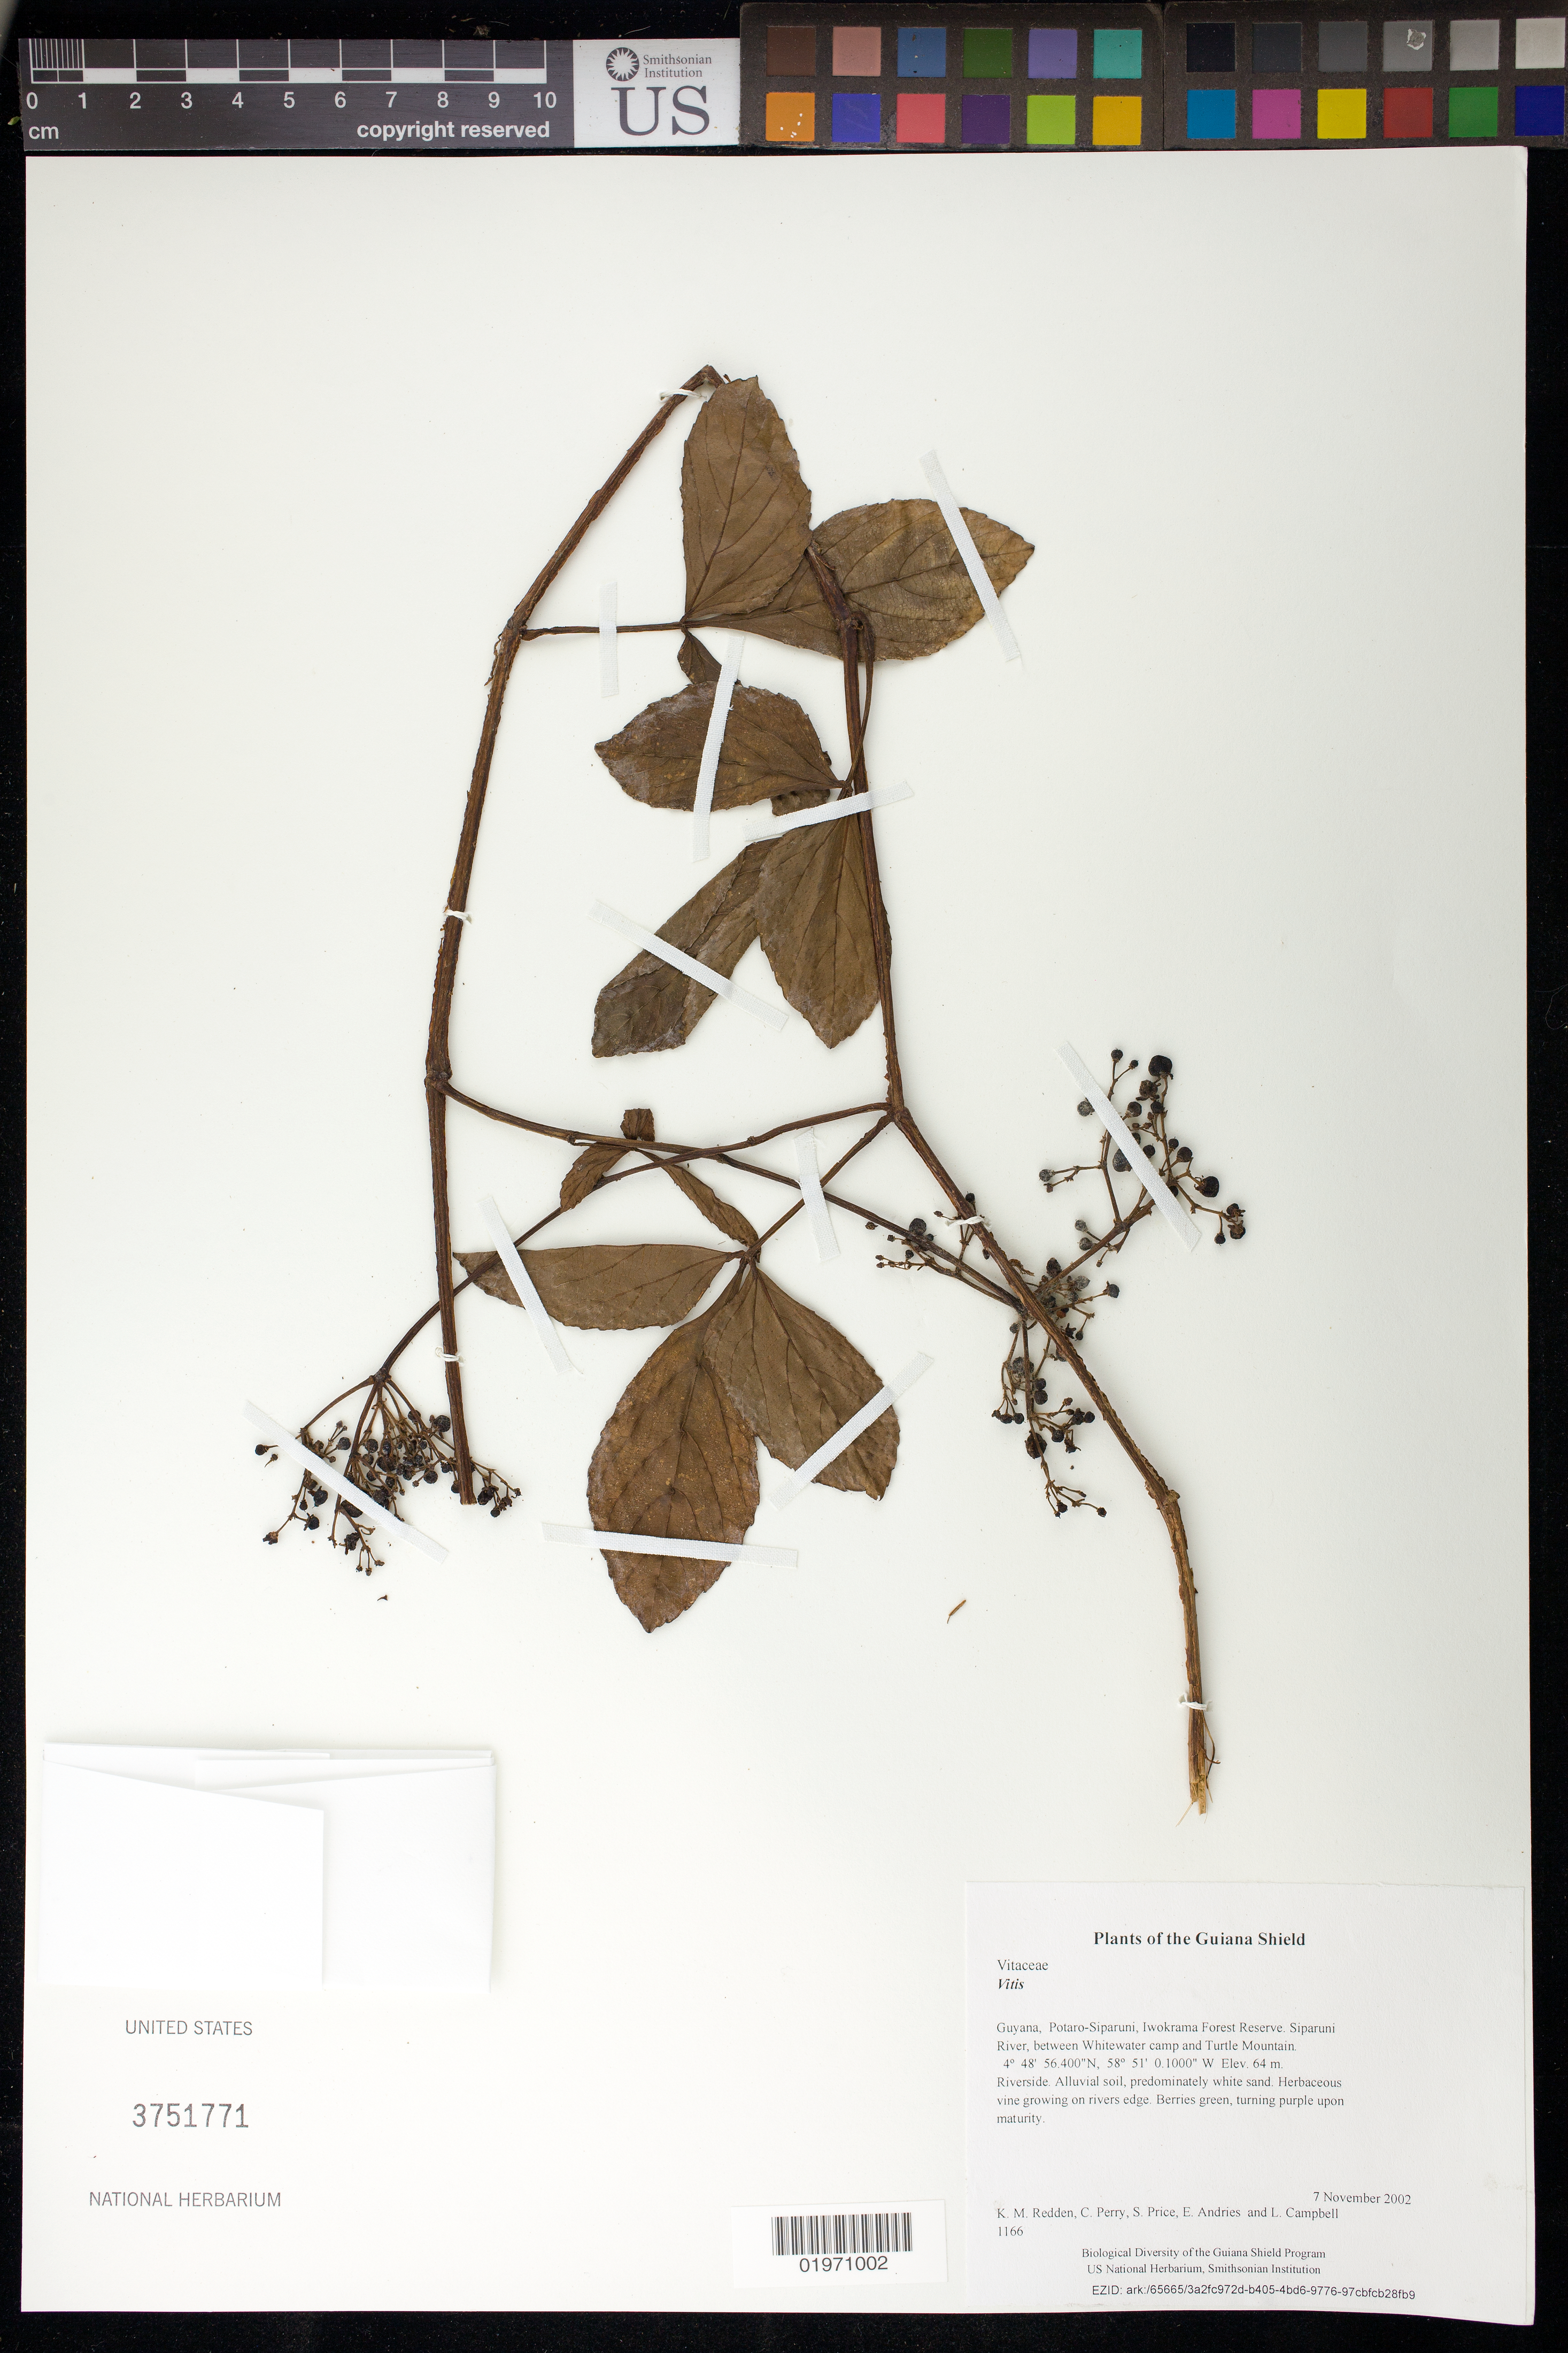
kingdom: Plantae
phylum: Tracheophyta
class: Magnoliopsida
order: Vitales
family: Vitaceae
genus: Vitis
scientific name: Vitis sp.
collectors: K. M. Redden, C. Perry, S. Price, E. Andries & L. Campbell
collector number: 1166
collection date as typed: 7 November 2002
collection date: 2002-11-07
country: Guyana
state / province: Potaro-Siparuni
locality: Iwokrama Forest Reserve. Siparuni River, between Whitewater camp and Turtle Mountain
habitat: Riverside. Alluvial soil, predominately white sand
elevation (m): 64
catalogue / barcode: US 3751771